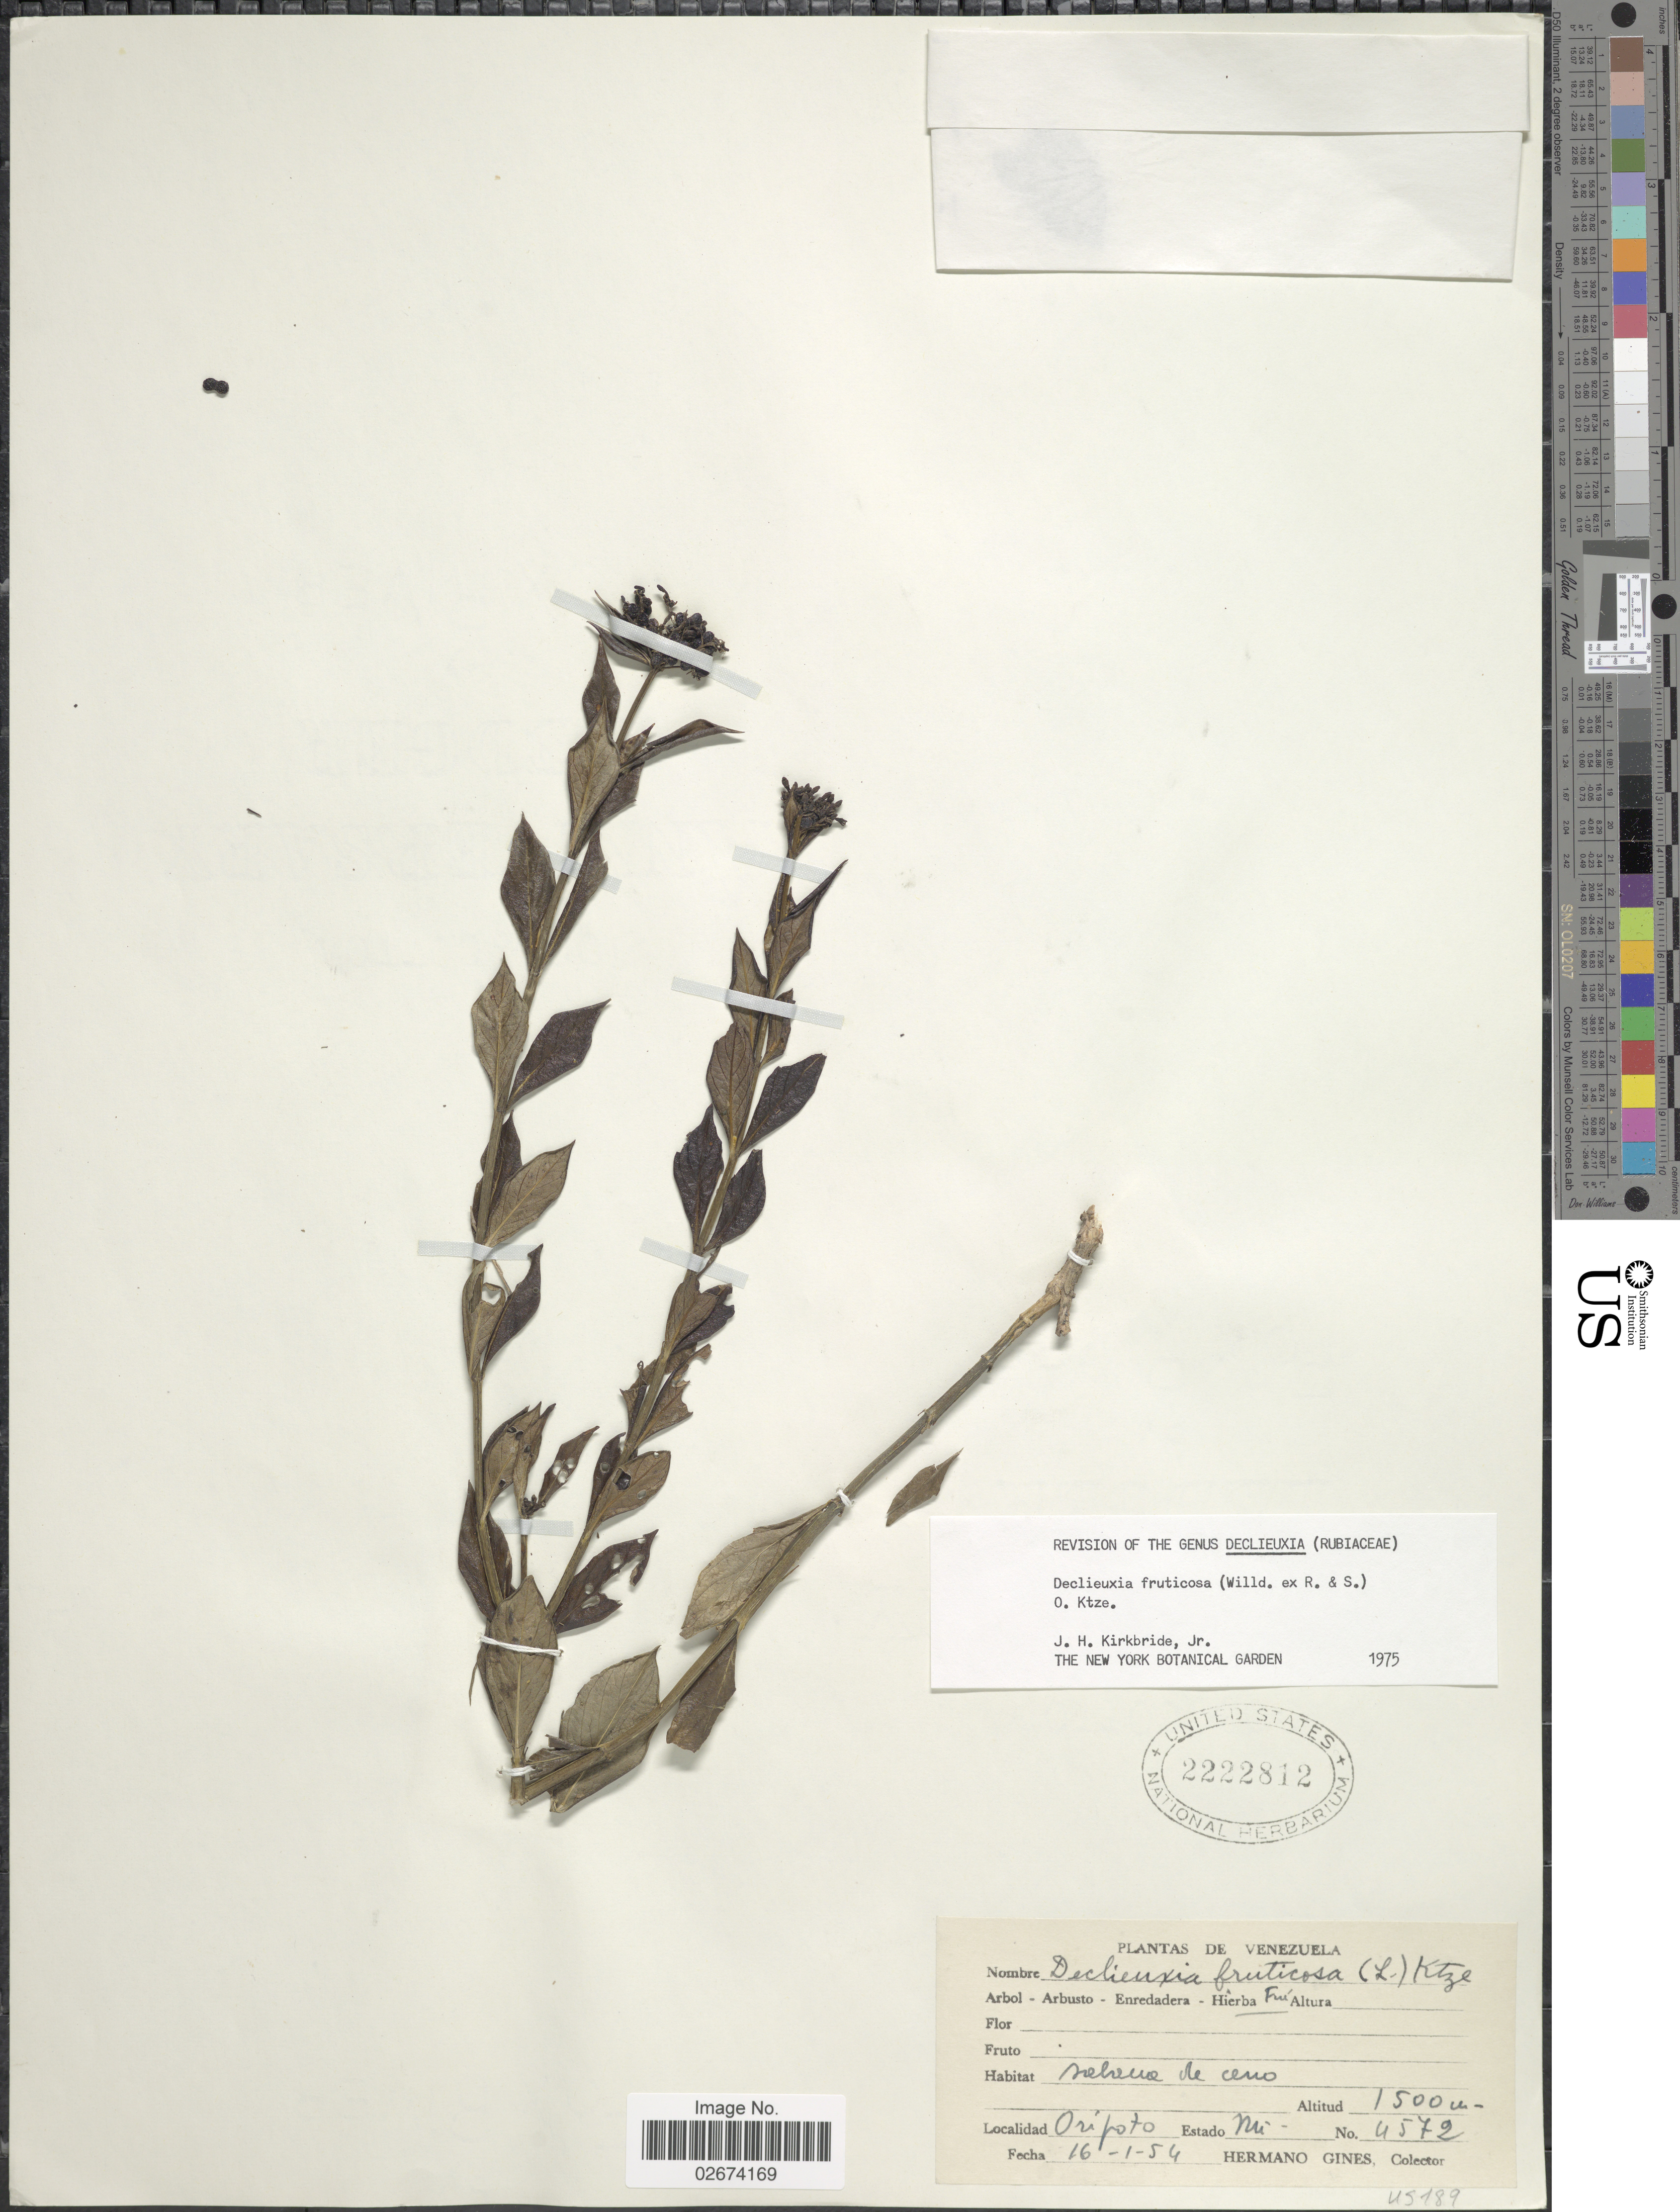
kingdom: Plantae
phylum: Tracheophyta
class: Magnoliopsida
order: Gentianales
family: Rubiaceae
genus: Declieuxia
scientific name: Declieuxia fruticosa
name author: (Willd. ex Roem. & Schult.) Kuntze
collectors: Bro. Gines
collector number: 4572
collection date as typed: Transcribed d/m/y: 16/1/54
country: Venezuela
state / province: Miranda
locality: Oripoto, Estado Mi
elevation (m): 1500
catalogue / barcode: US 2222812